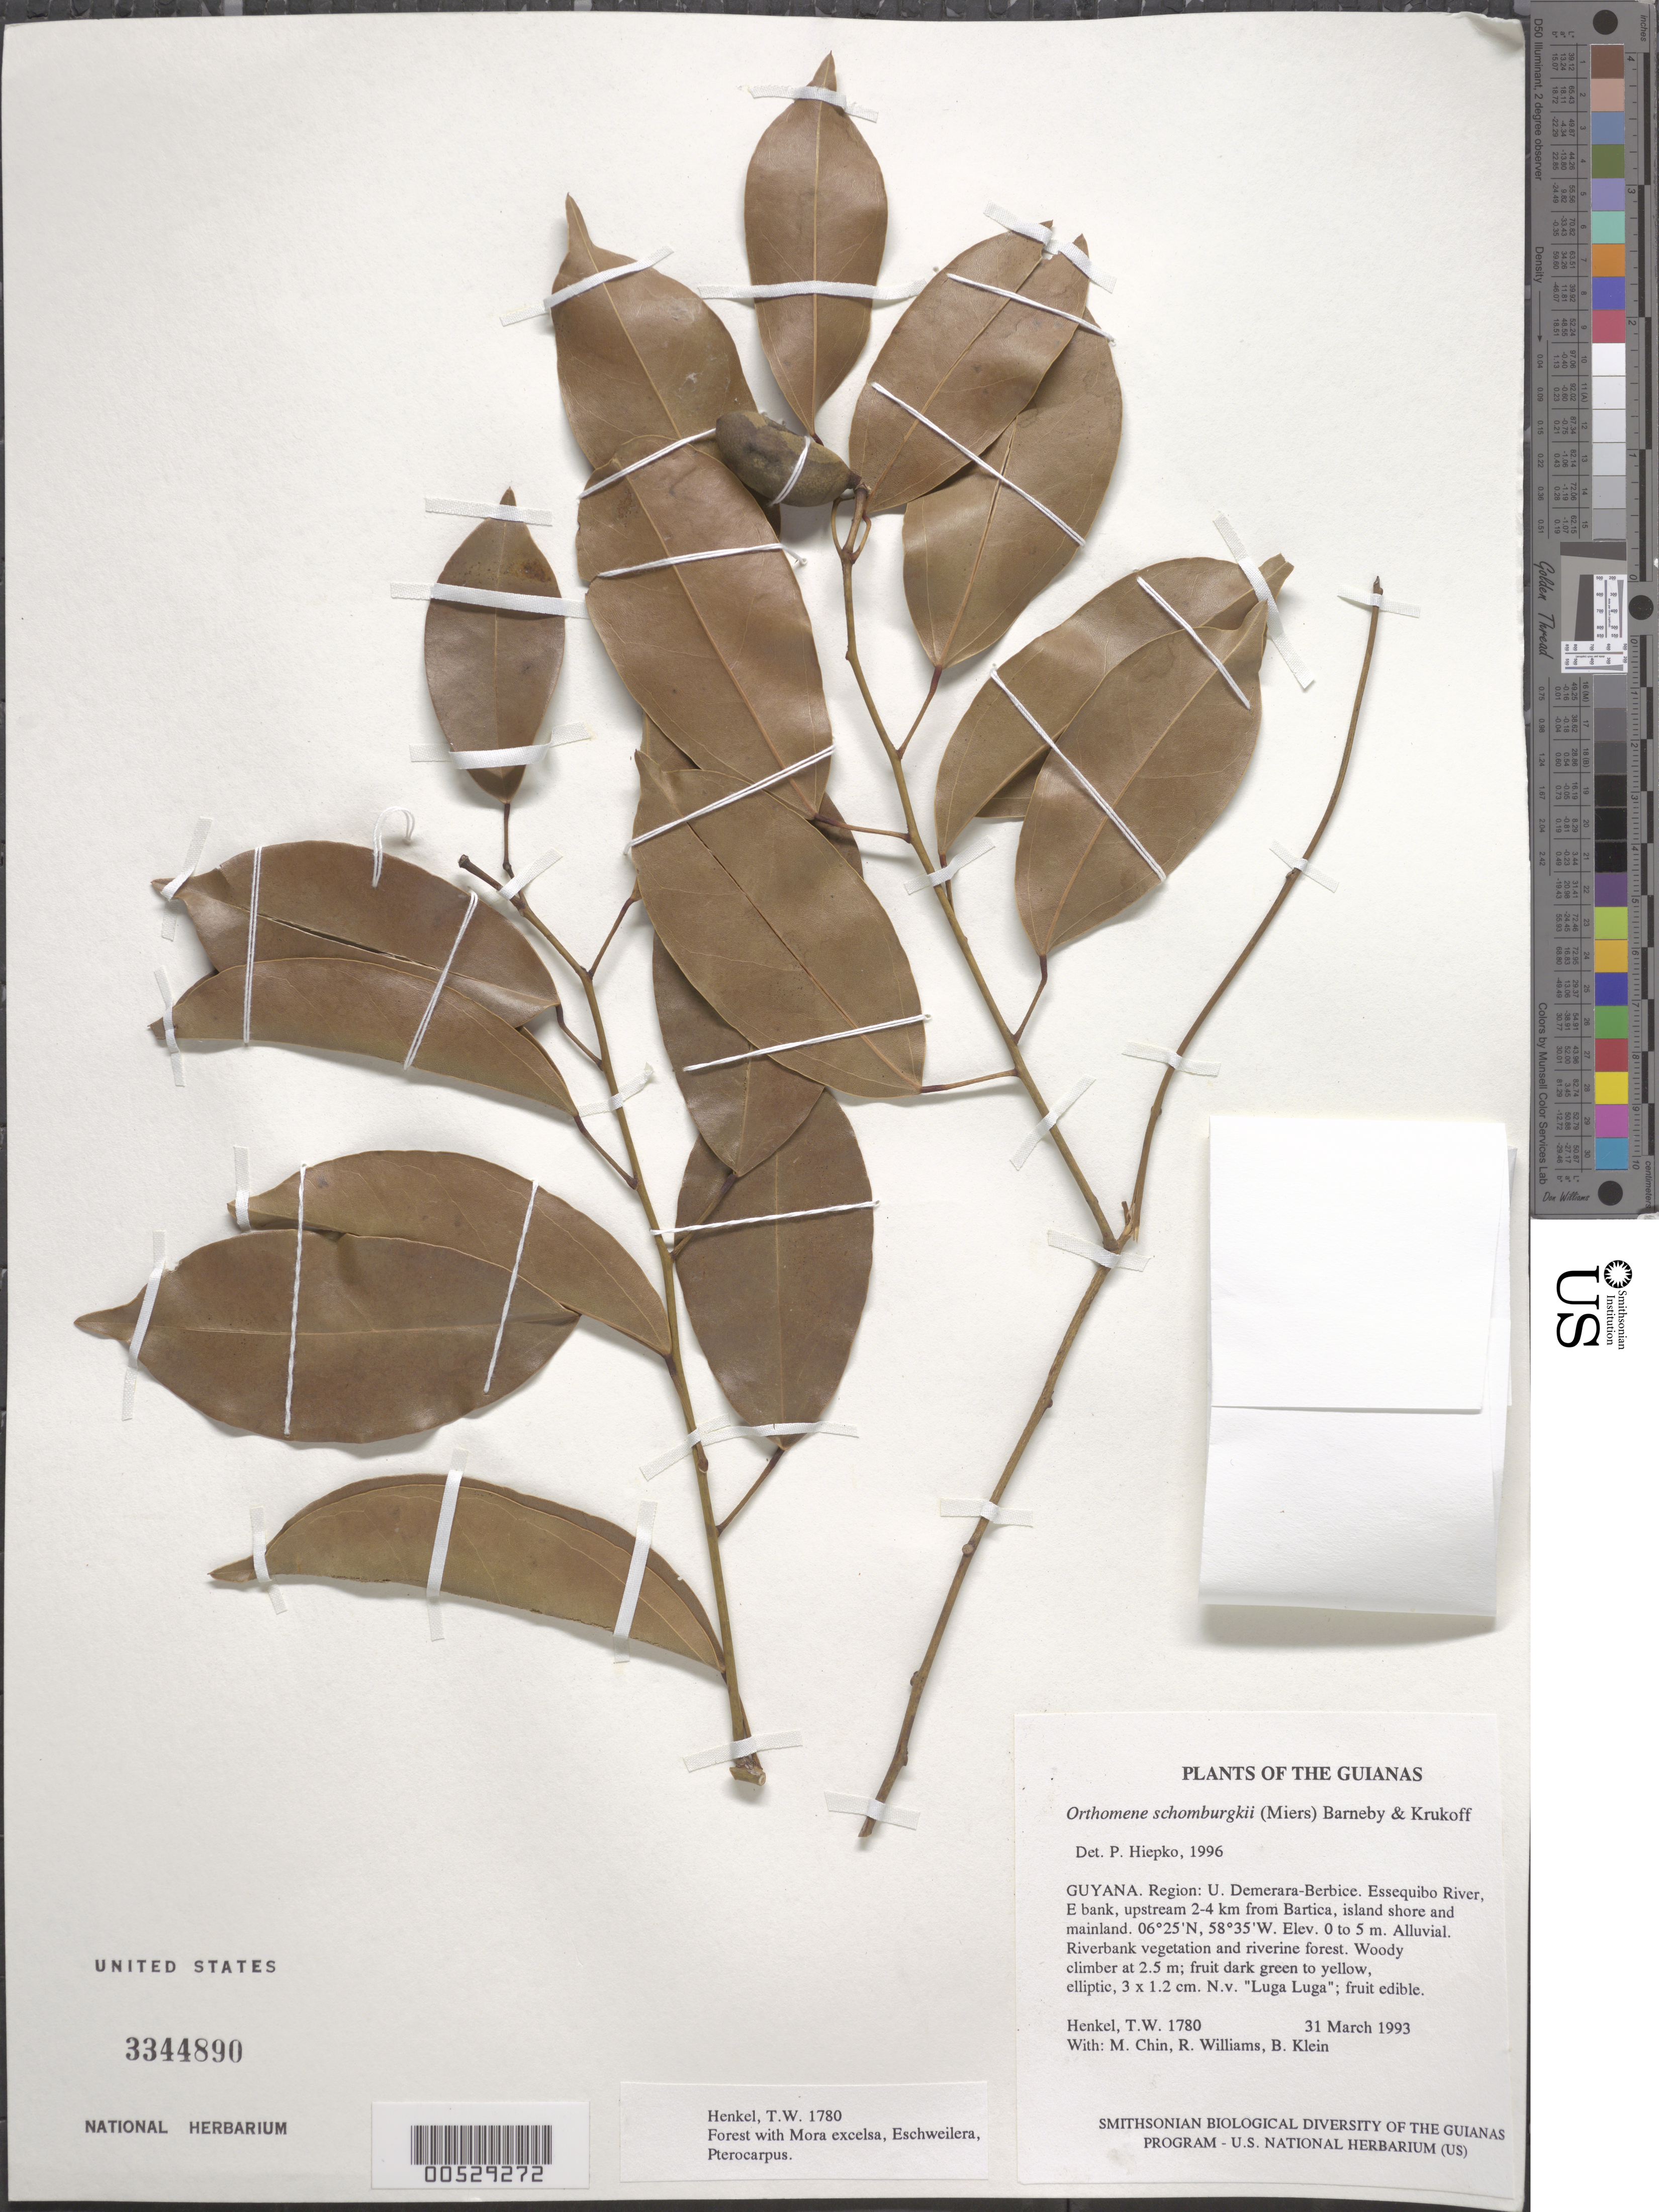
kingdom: Plantae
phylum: Tracheophyta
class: Magnoliopsida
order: Ranunculales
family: Menispermaceae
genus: Anomospermum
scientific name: Anomospermum schomburgkii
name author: Miers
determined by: Strong, Mark T., (BOT), Smithsonian Institution - National Museum of Natural History (UNITED STATES)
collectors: T. Henkel, M. Chin, R. Williams & B. Klein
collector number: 1780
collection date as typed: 31 March 1993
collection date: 1993-03-31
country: Guyana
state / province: U. Demerara-Berbice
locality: Essequibo River, E bank, upstream 2-4 km from Bartica, island shore and mainland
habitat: Alluvial. Riverbank vegetation and riverine forest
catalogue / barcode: US 3344890